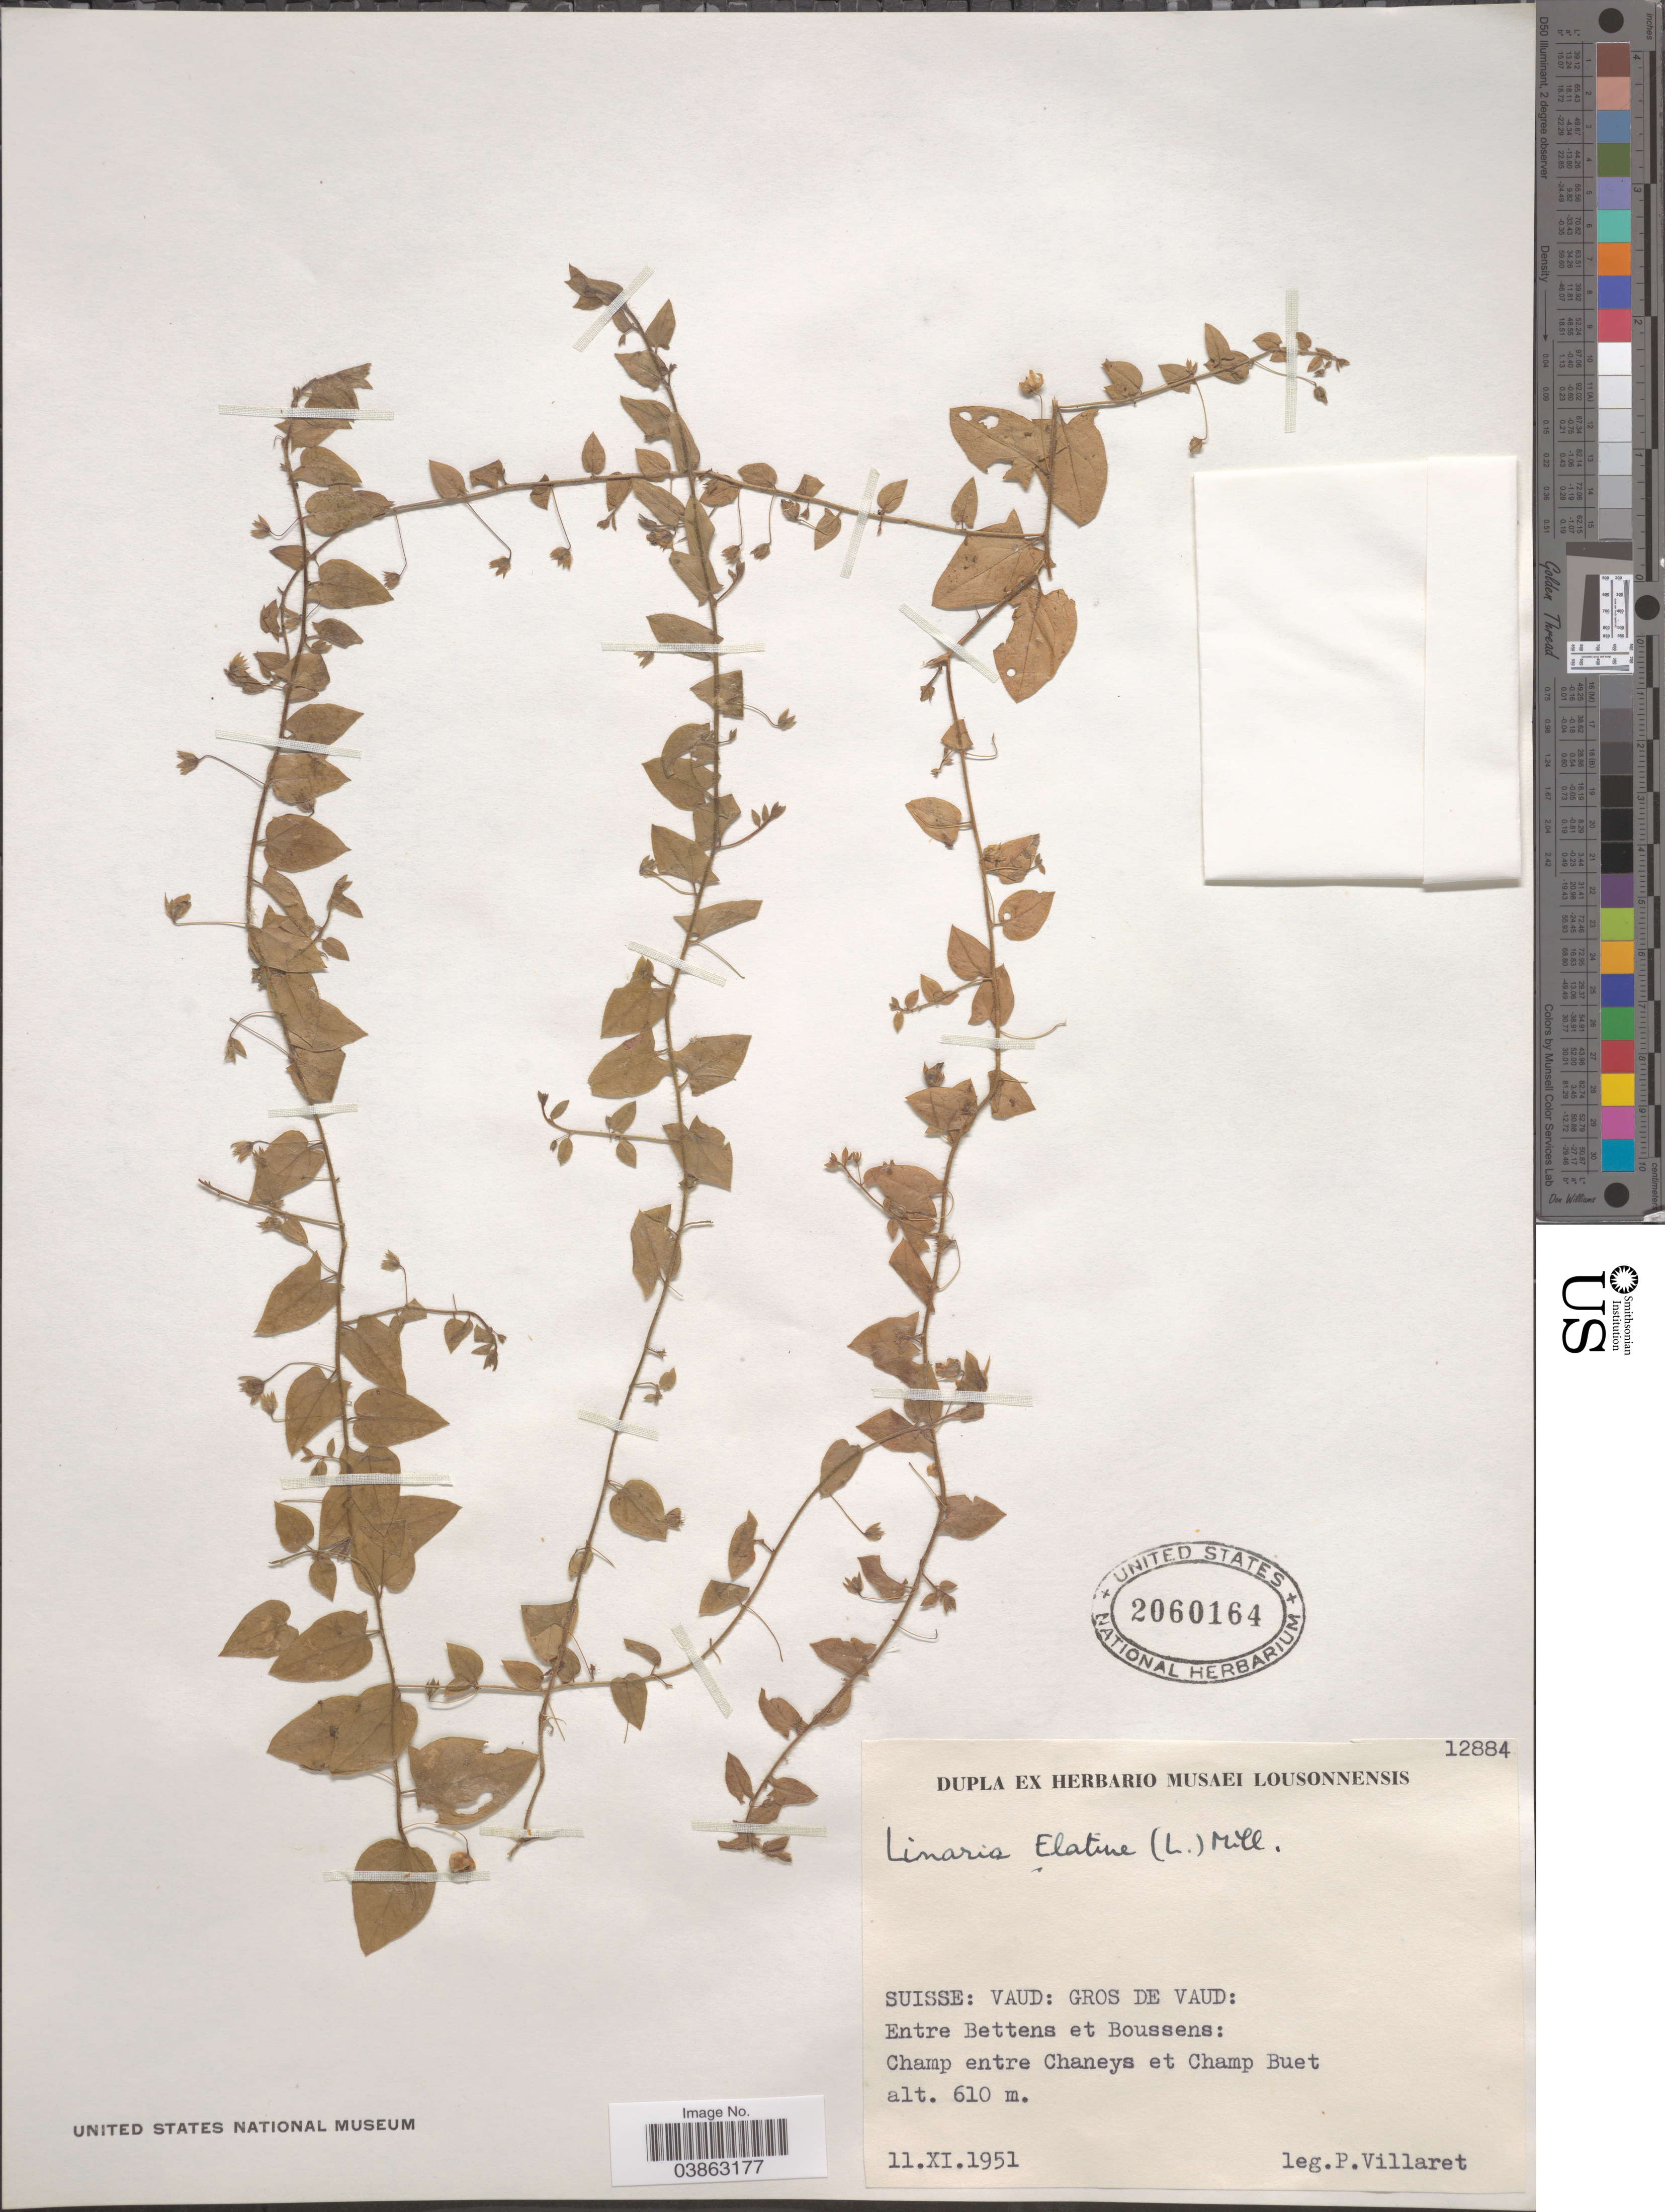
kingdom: Plantae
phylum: Tracheophyta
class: Magnoliopsida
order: Lamiales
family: Plantaginaceae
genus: Linaria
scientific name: Linaria elatine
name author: (L.) Mill.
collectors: P. Villaret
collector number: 12884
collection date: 1951-11-11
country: Switzerland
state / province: Vaud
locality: Suisse: Gros de Vaud: Entre Bettens et Boussens: Champ entre Chaneys et Champ Buet.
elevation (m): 610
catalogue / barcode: US 2060164